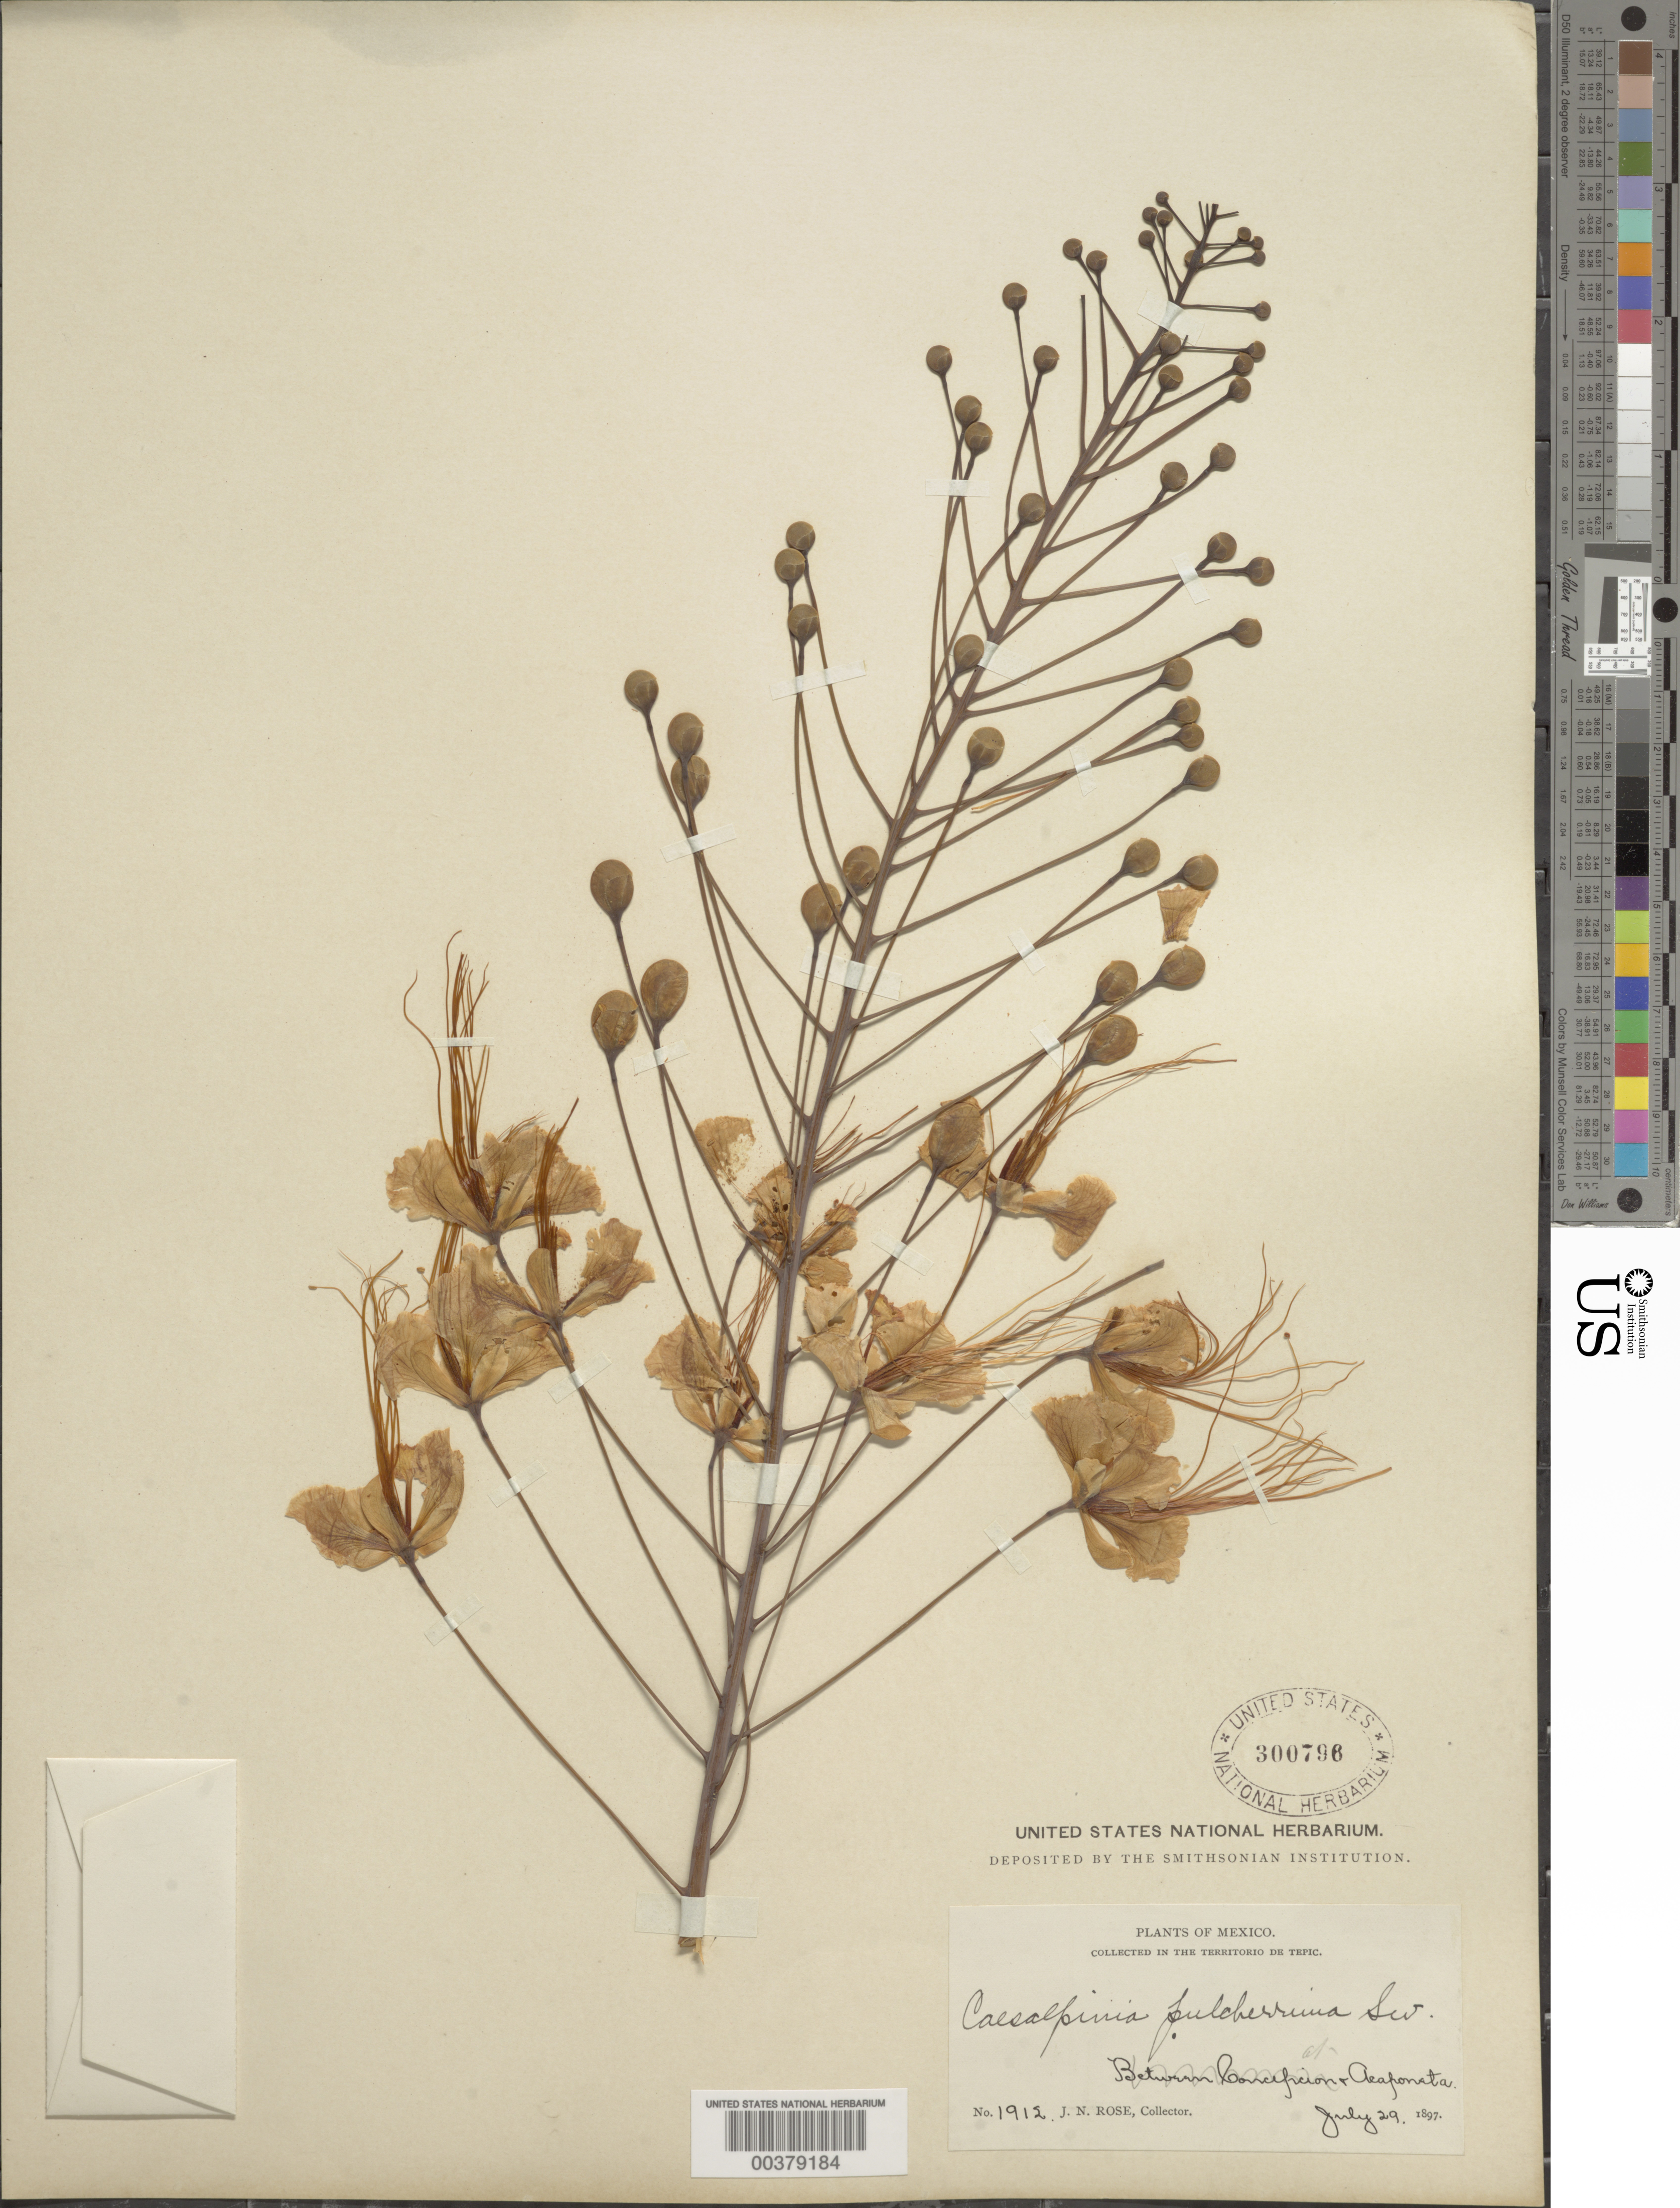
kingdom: Plantae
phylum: Tracheophyta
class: Magnoliopsida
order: Fabales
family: Fabaceae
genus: Caesalpinia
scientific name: Caesalpinia pulcherrima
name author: (L.) Sw.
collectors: J. N. Rose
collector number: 1912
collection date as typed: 29 Jul 1897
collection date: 1897-07-29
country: Mexico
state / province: Nayarit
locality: Acaponita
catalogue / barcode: US 300796